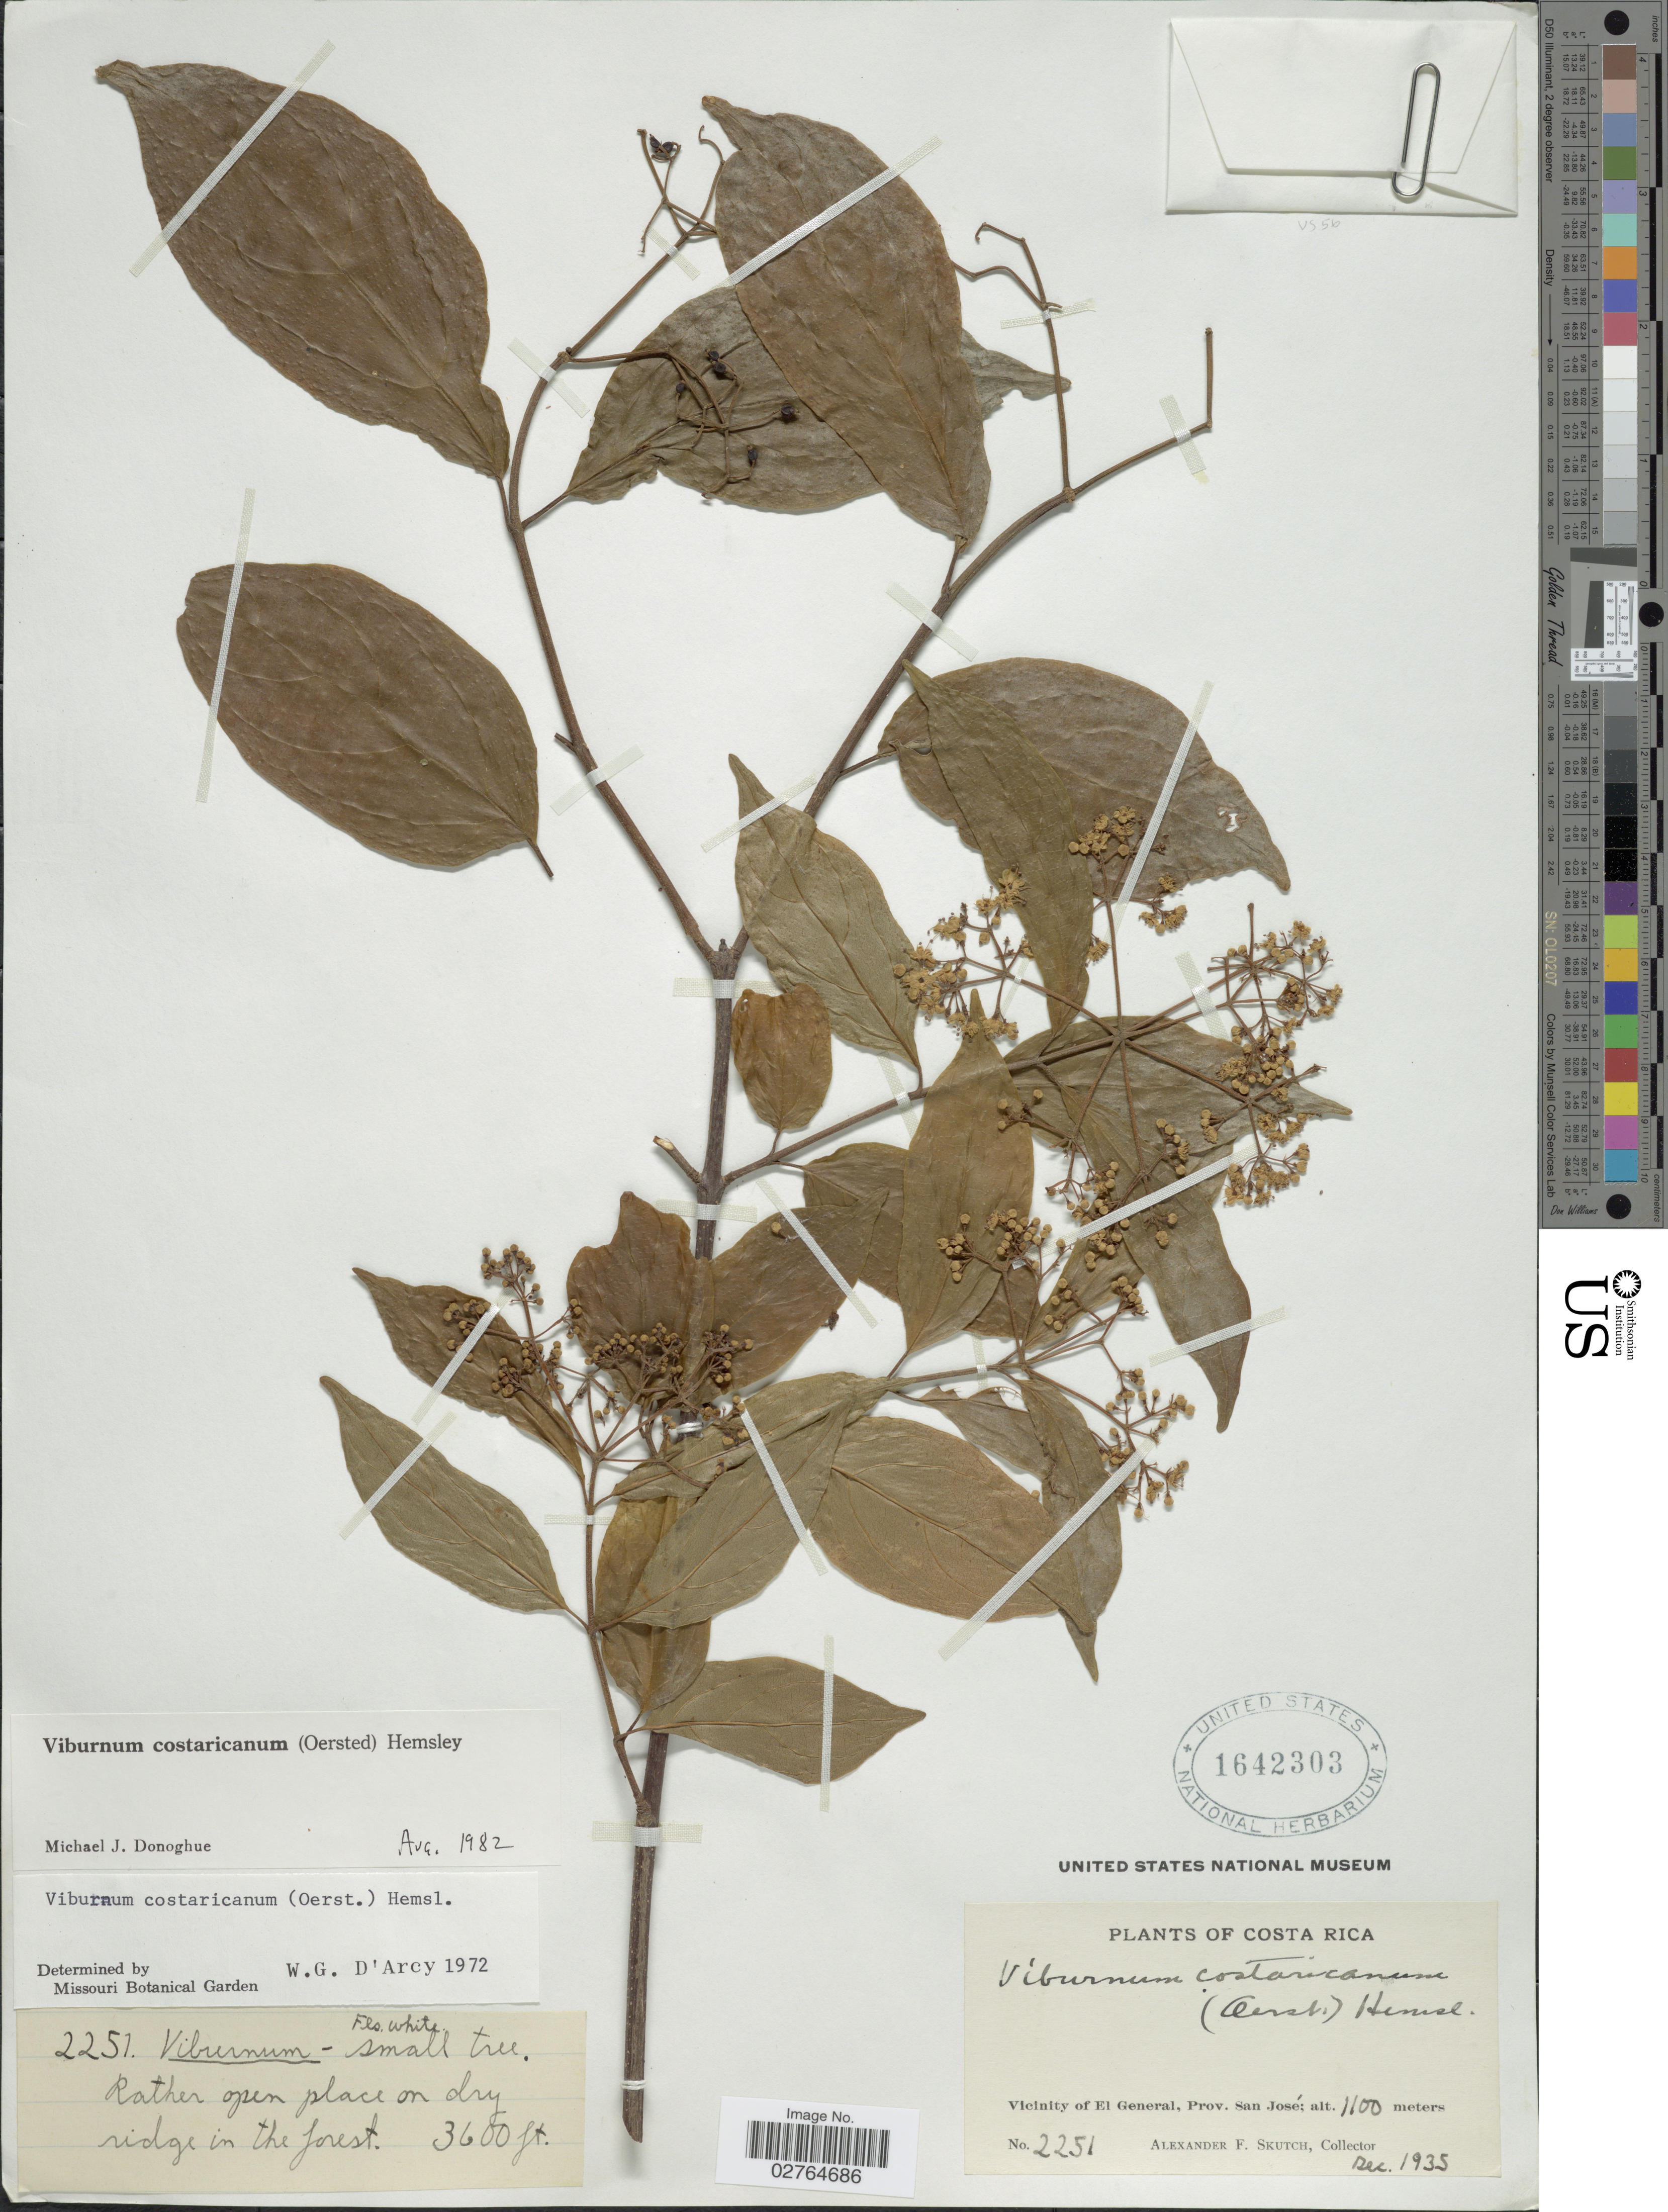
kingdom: Plantae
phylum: Tracheophyta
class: Magnoliopsida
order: Dipsacales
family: Viburnaceae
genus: Viburnum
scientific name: Viburnum costaricanum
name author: (Oerst.) Hemsl.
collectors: A. F. Skutch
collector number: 2251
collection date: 1935-12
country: Costa Rica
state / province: San José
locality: Vicinity of El General.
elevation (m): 1100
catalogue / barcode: US 1642303